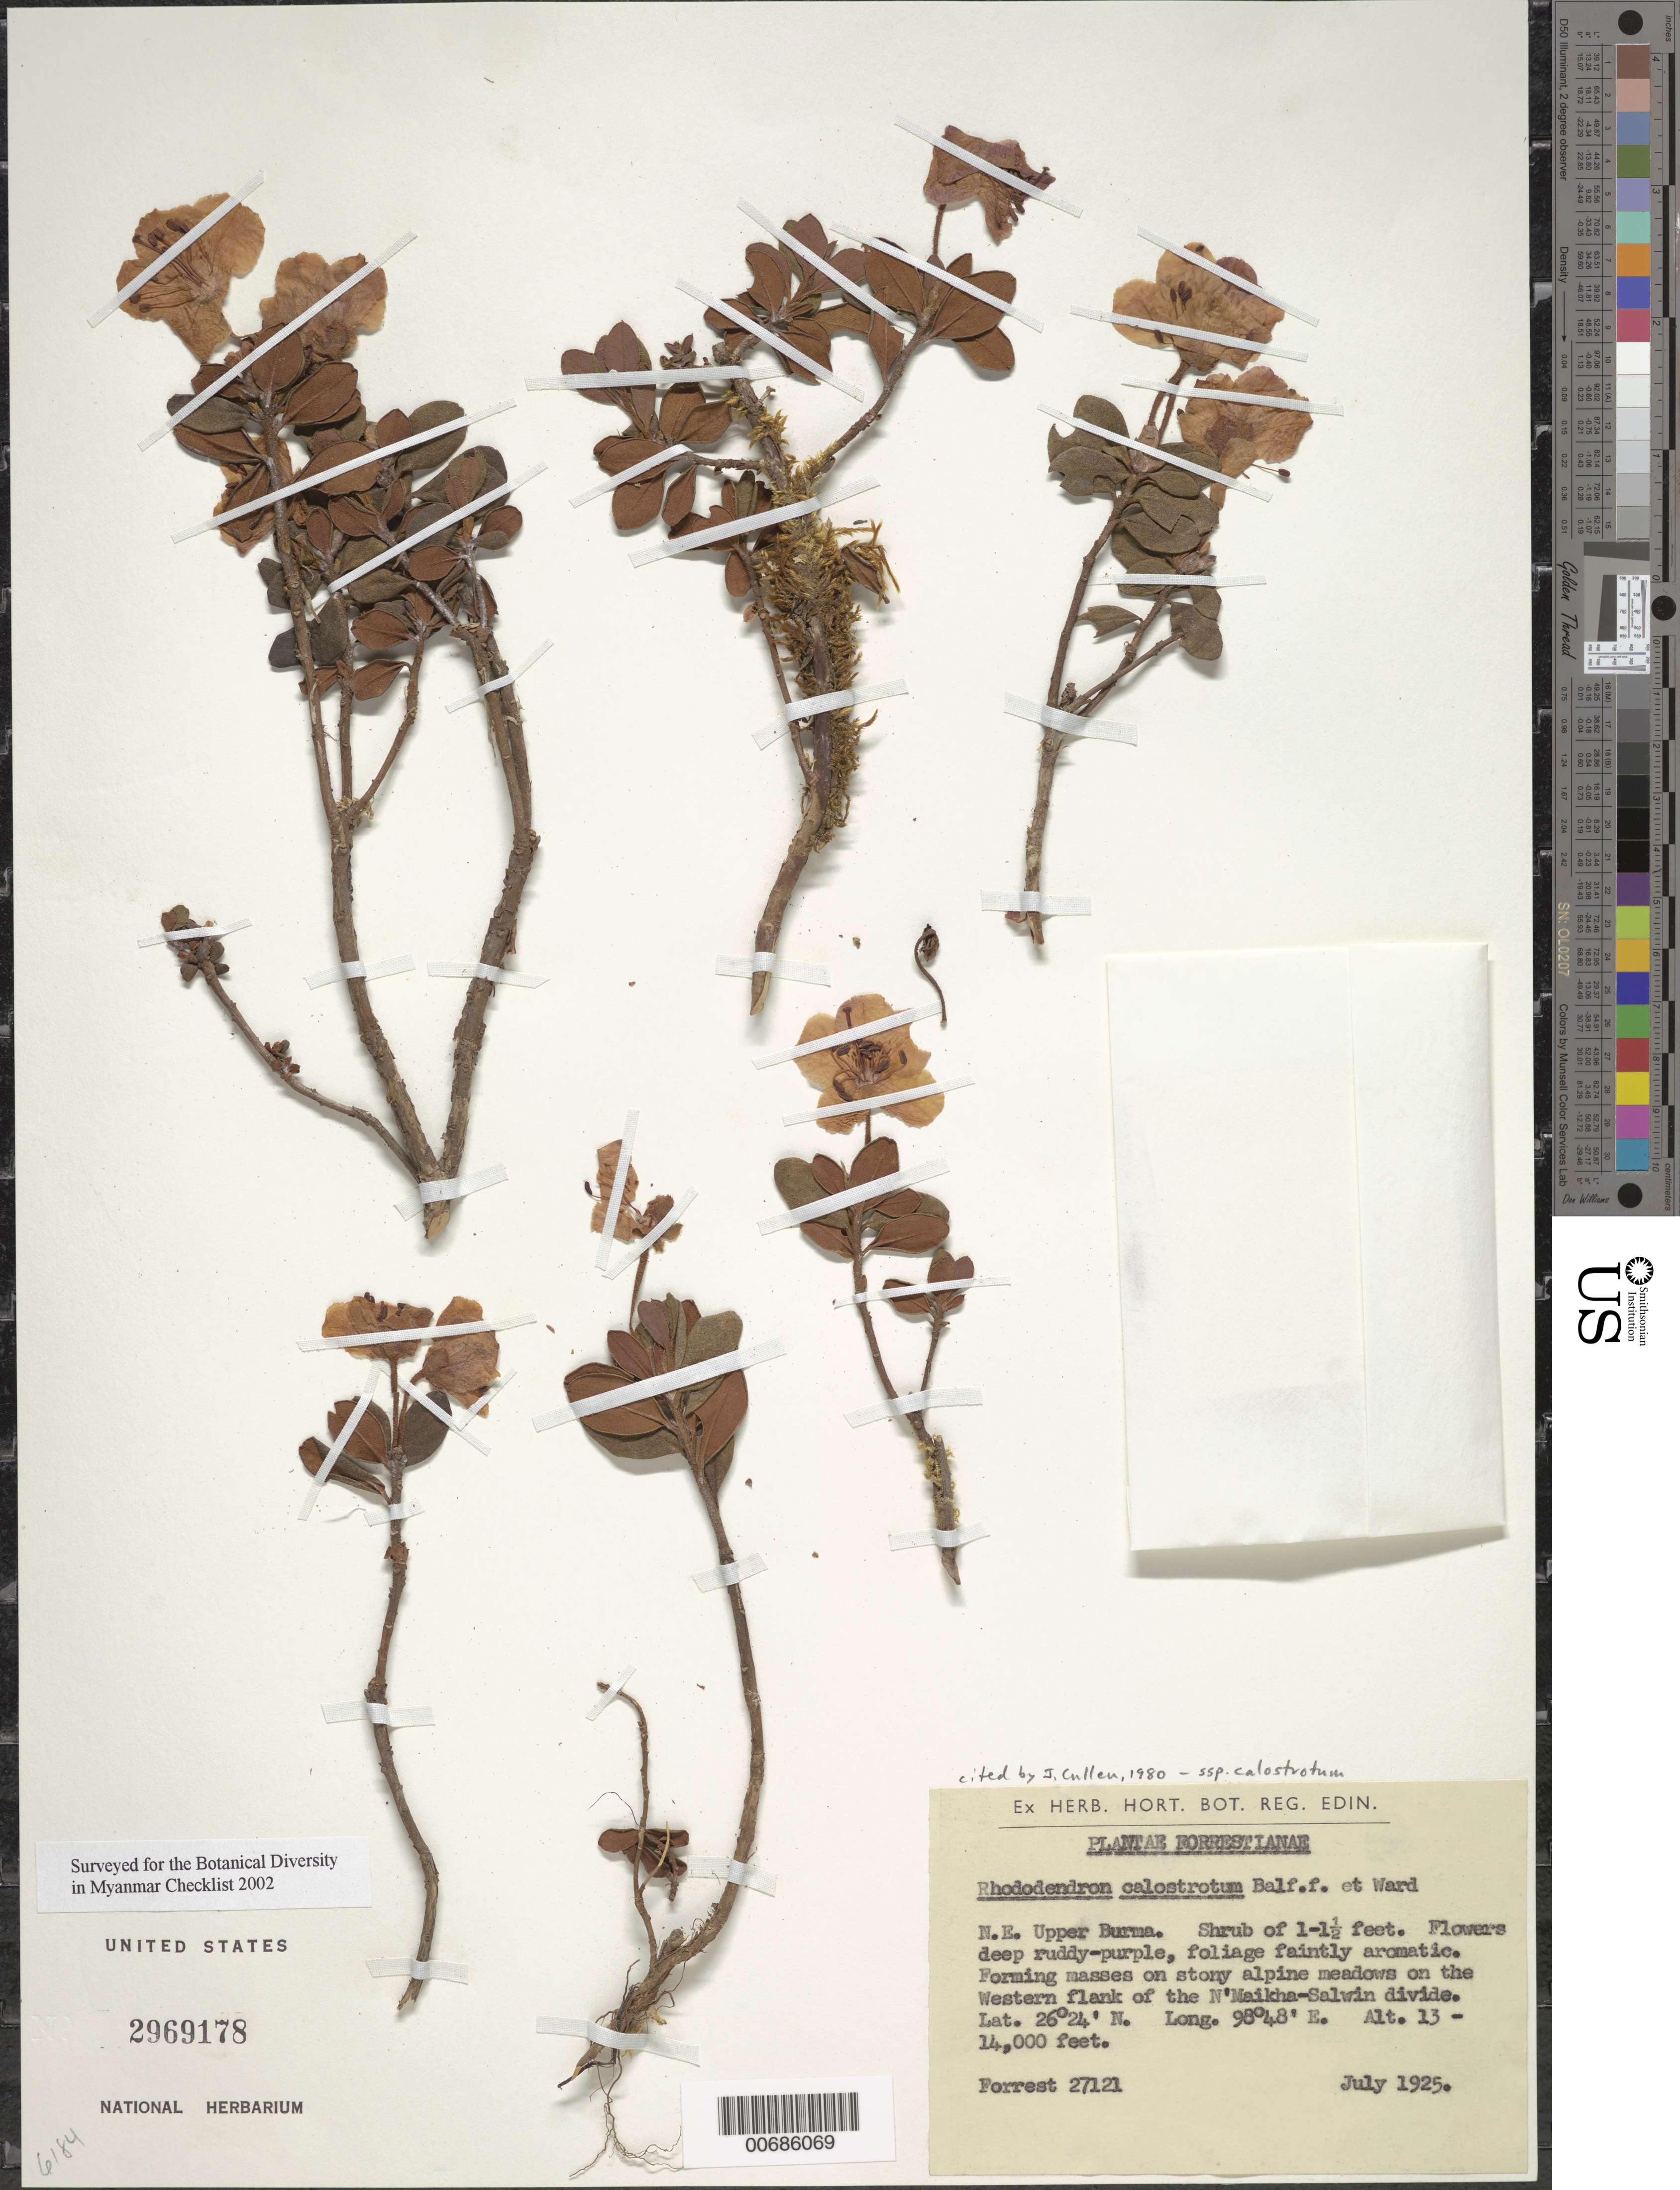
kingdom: Plantae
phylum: Tracheophyta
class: Magnoliopsida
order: Ericales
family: Ericaceae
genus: Rhododendron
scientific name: Rhododendron calostrotum subsp. calostrotum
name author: Balf. f. & Ward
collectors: G. Forrest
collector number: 27121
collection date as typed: Jul 1925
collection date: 1925-07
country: Myanmar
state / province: Kachin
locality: N'Maikha-Salwin Divide, W flank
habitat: Stony alpine meadows on cliffs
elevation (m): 3962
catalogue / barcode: US 2969178